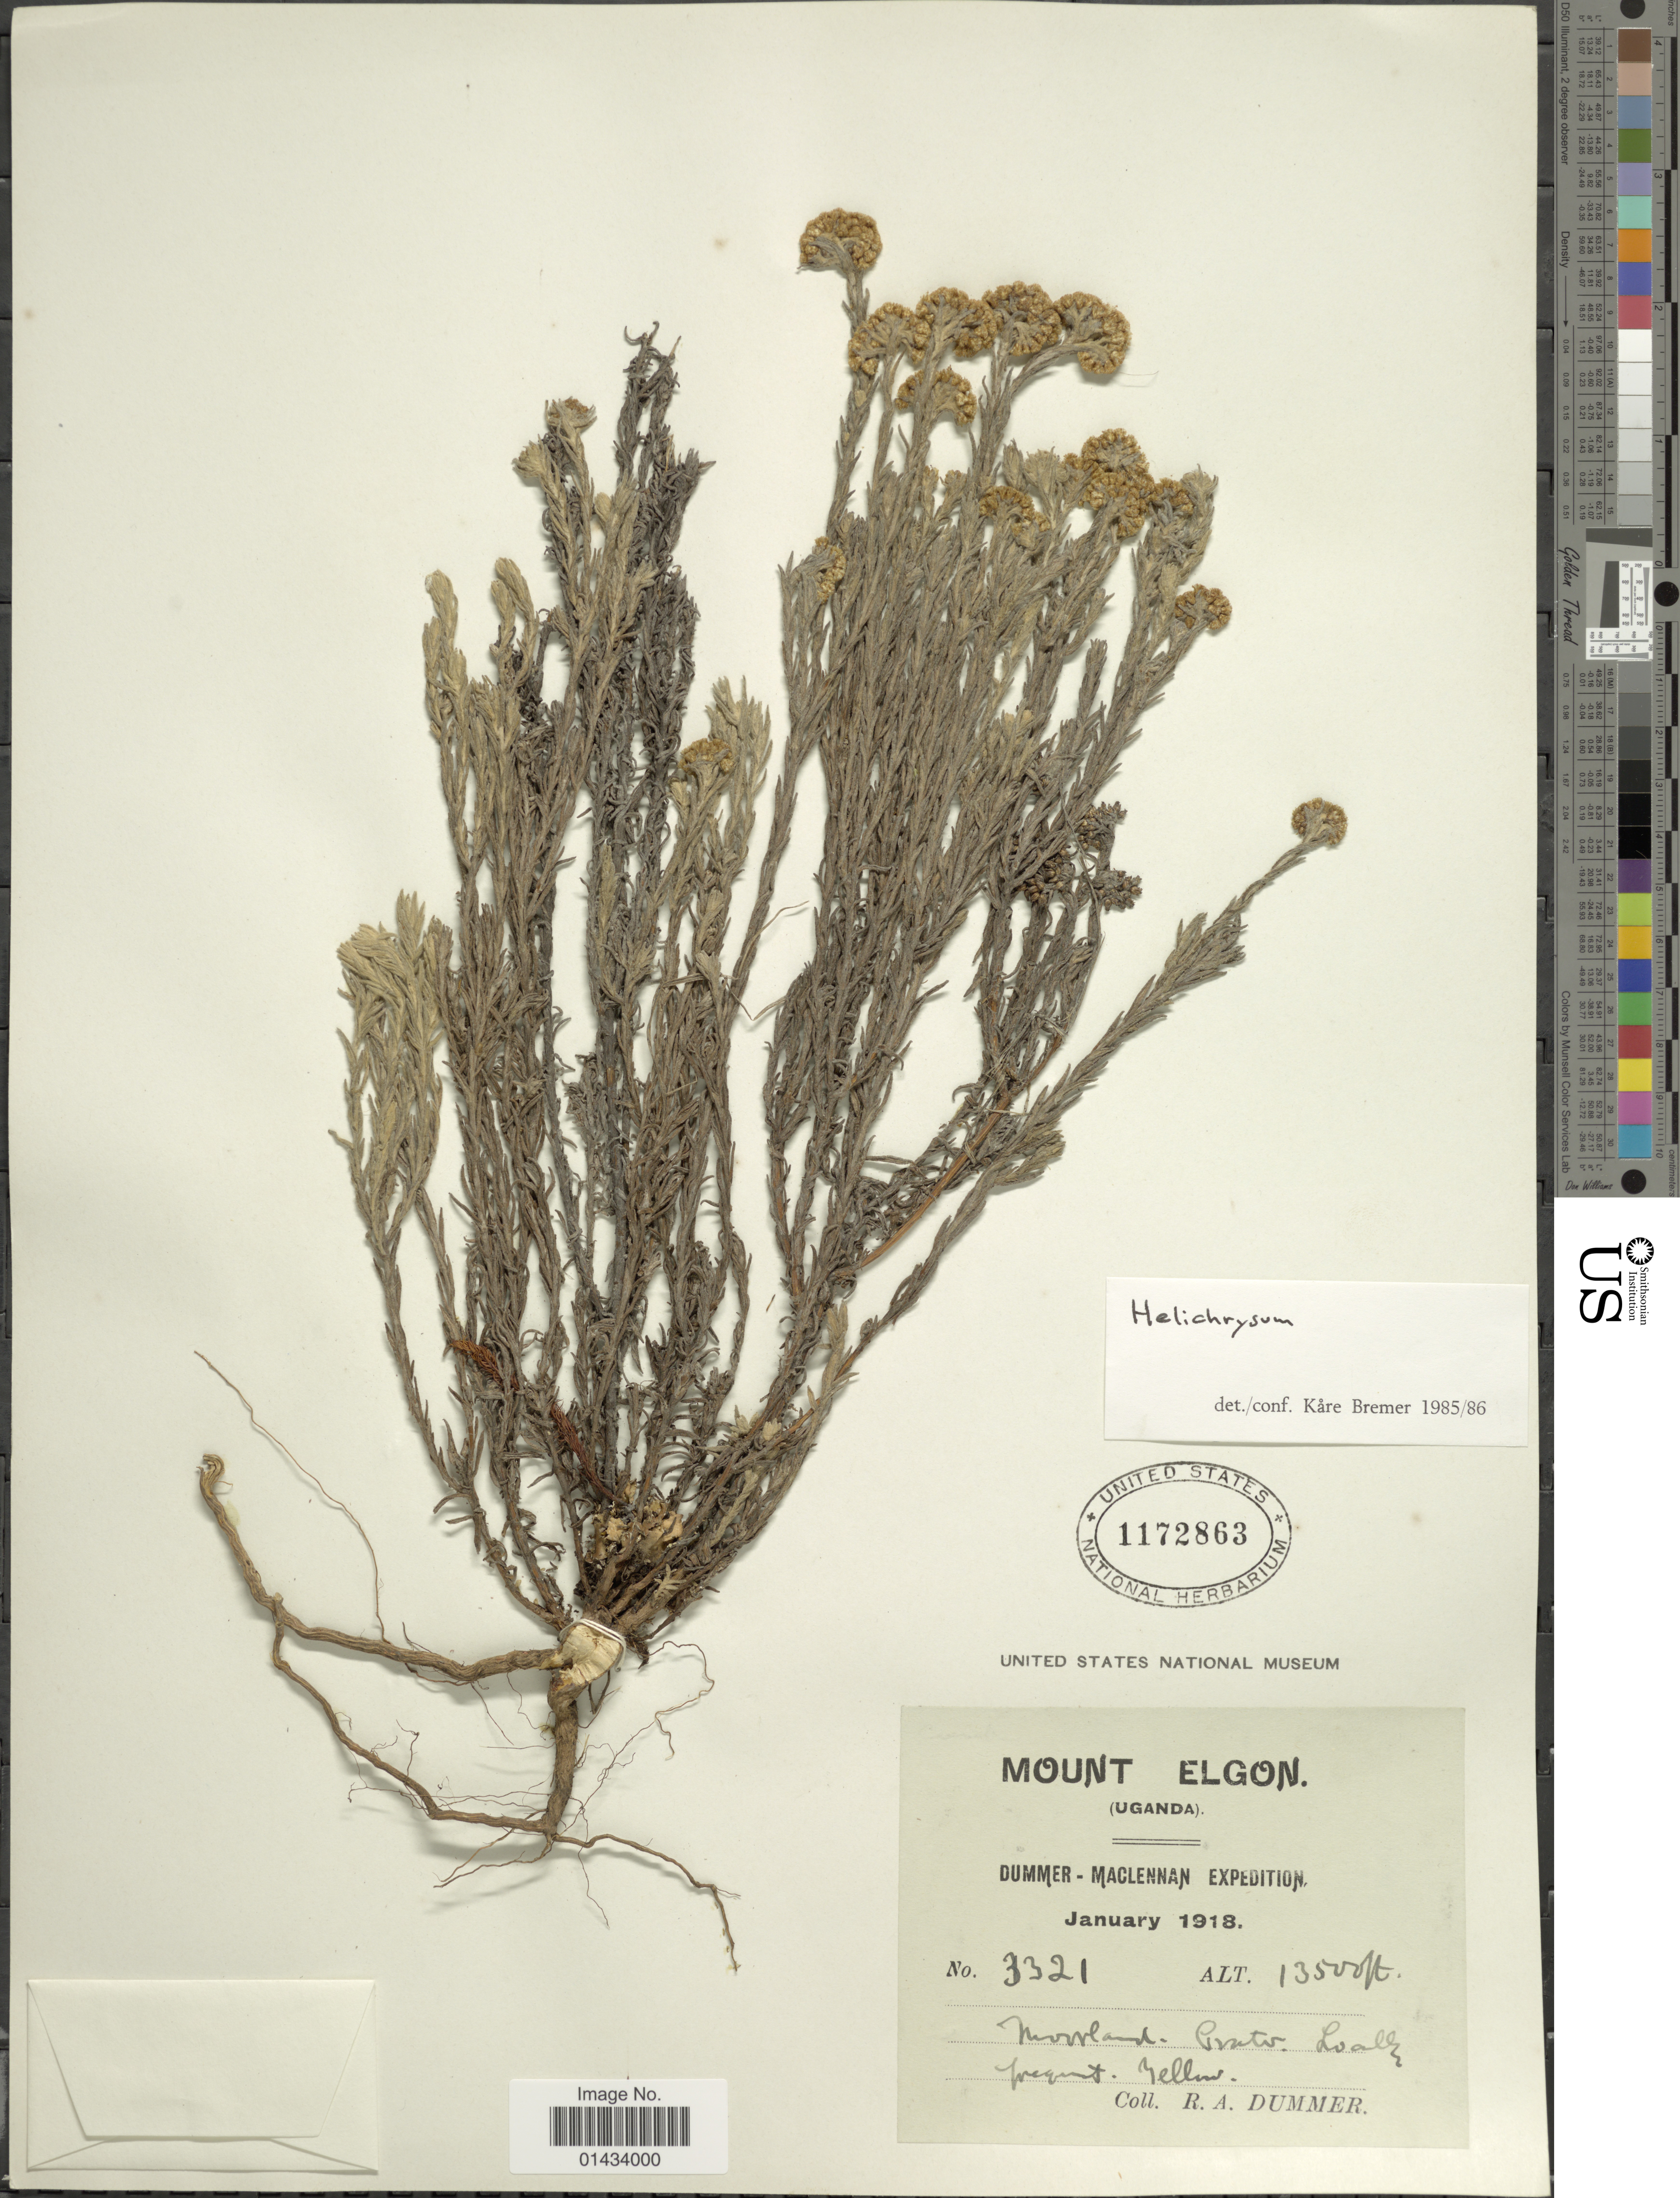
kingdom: Plantae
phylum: Tracheophyta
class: Magnoliopsida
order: Asterales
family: Asteraceae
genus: Helichrysum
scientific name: Helichrysum sp.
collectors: R. Dümmer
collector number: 3321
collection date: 1918-01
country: Uganda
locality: Mount Elgon, woodland, Pratav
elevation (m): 4115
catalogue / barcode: US 1172863